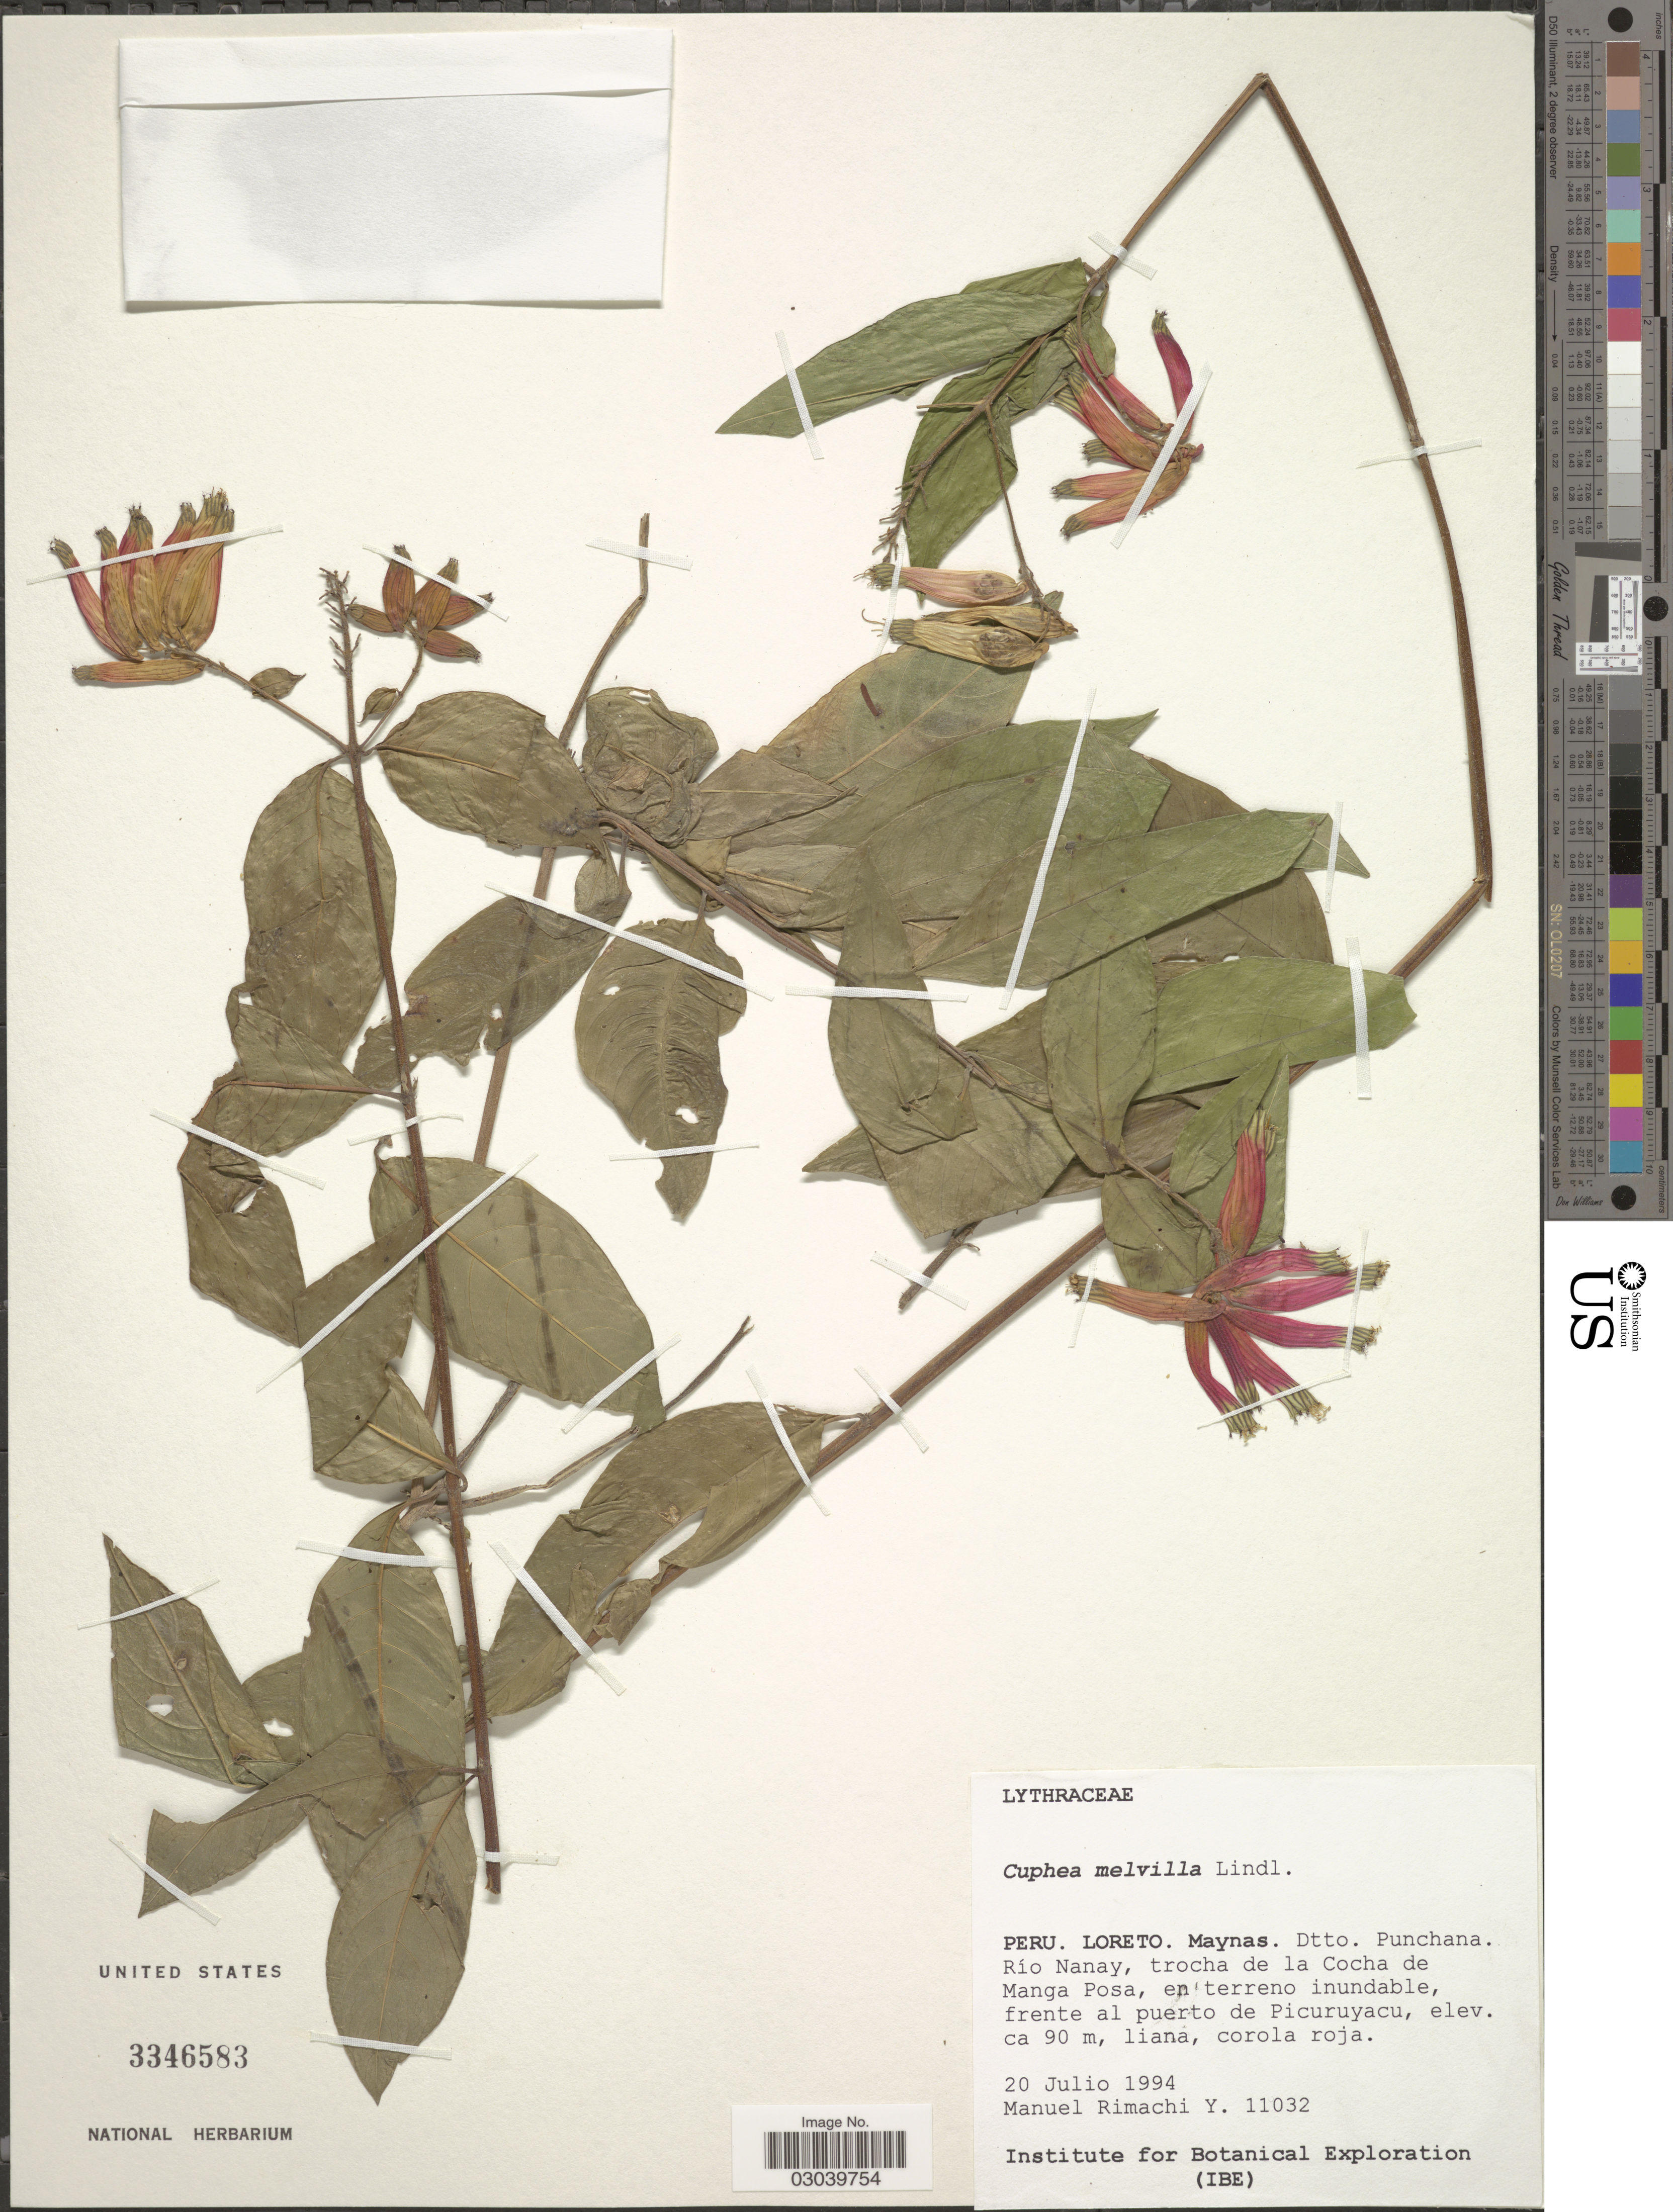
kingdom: Plantae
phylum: Tracheophyta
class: Magnoliopsida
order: Myrtales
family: Lythraceae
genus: Cuphea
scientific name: Cuphea melvilla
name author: Lindl.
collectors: M. Rimachi Y.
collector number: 11032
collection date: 1994-07-20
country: Peru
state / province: Loreto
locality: Maynas. Dtto. Punchana. Río Nanay, trocha de la Cocha de Manga Posa, en terreno inundable, frente al puerto de Picuruyacu.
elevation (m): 90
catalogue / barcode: US 3346583